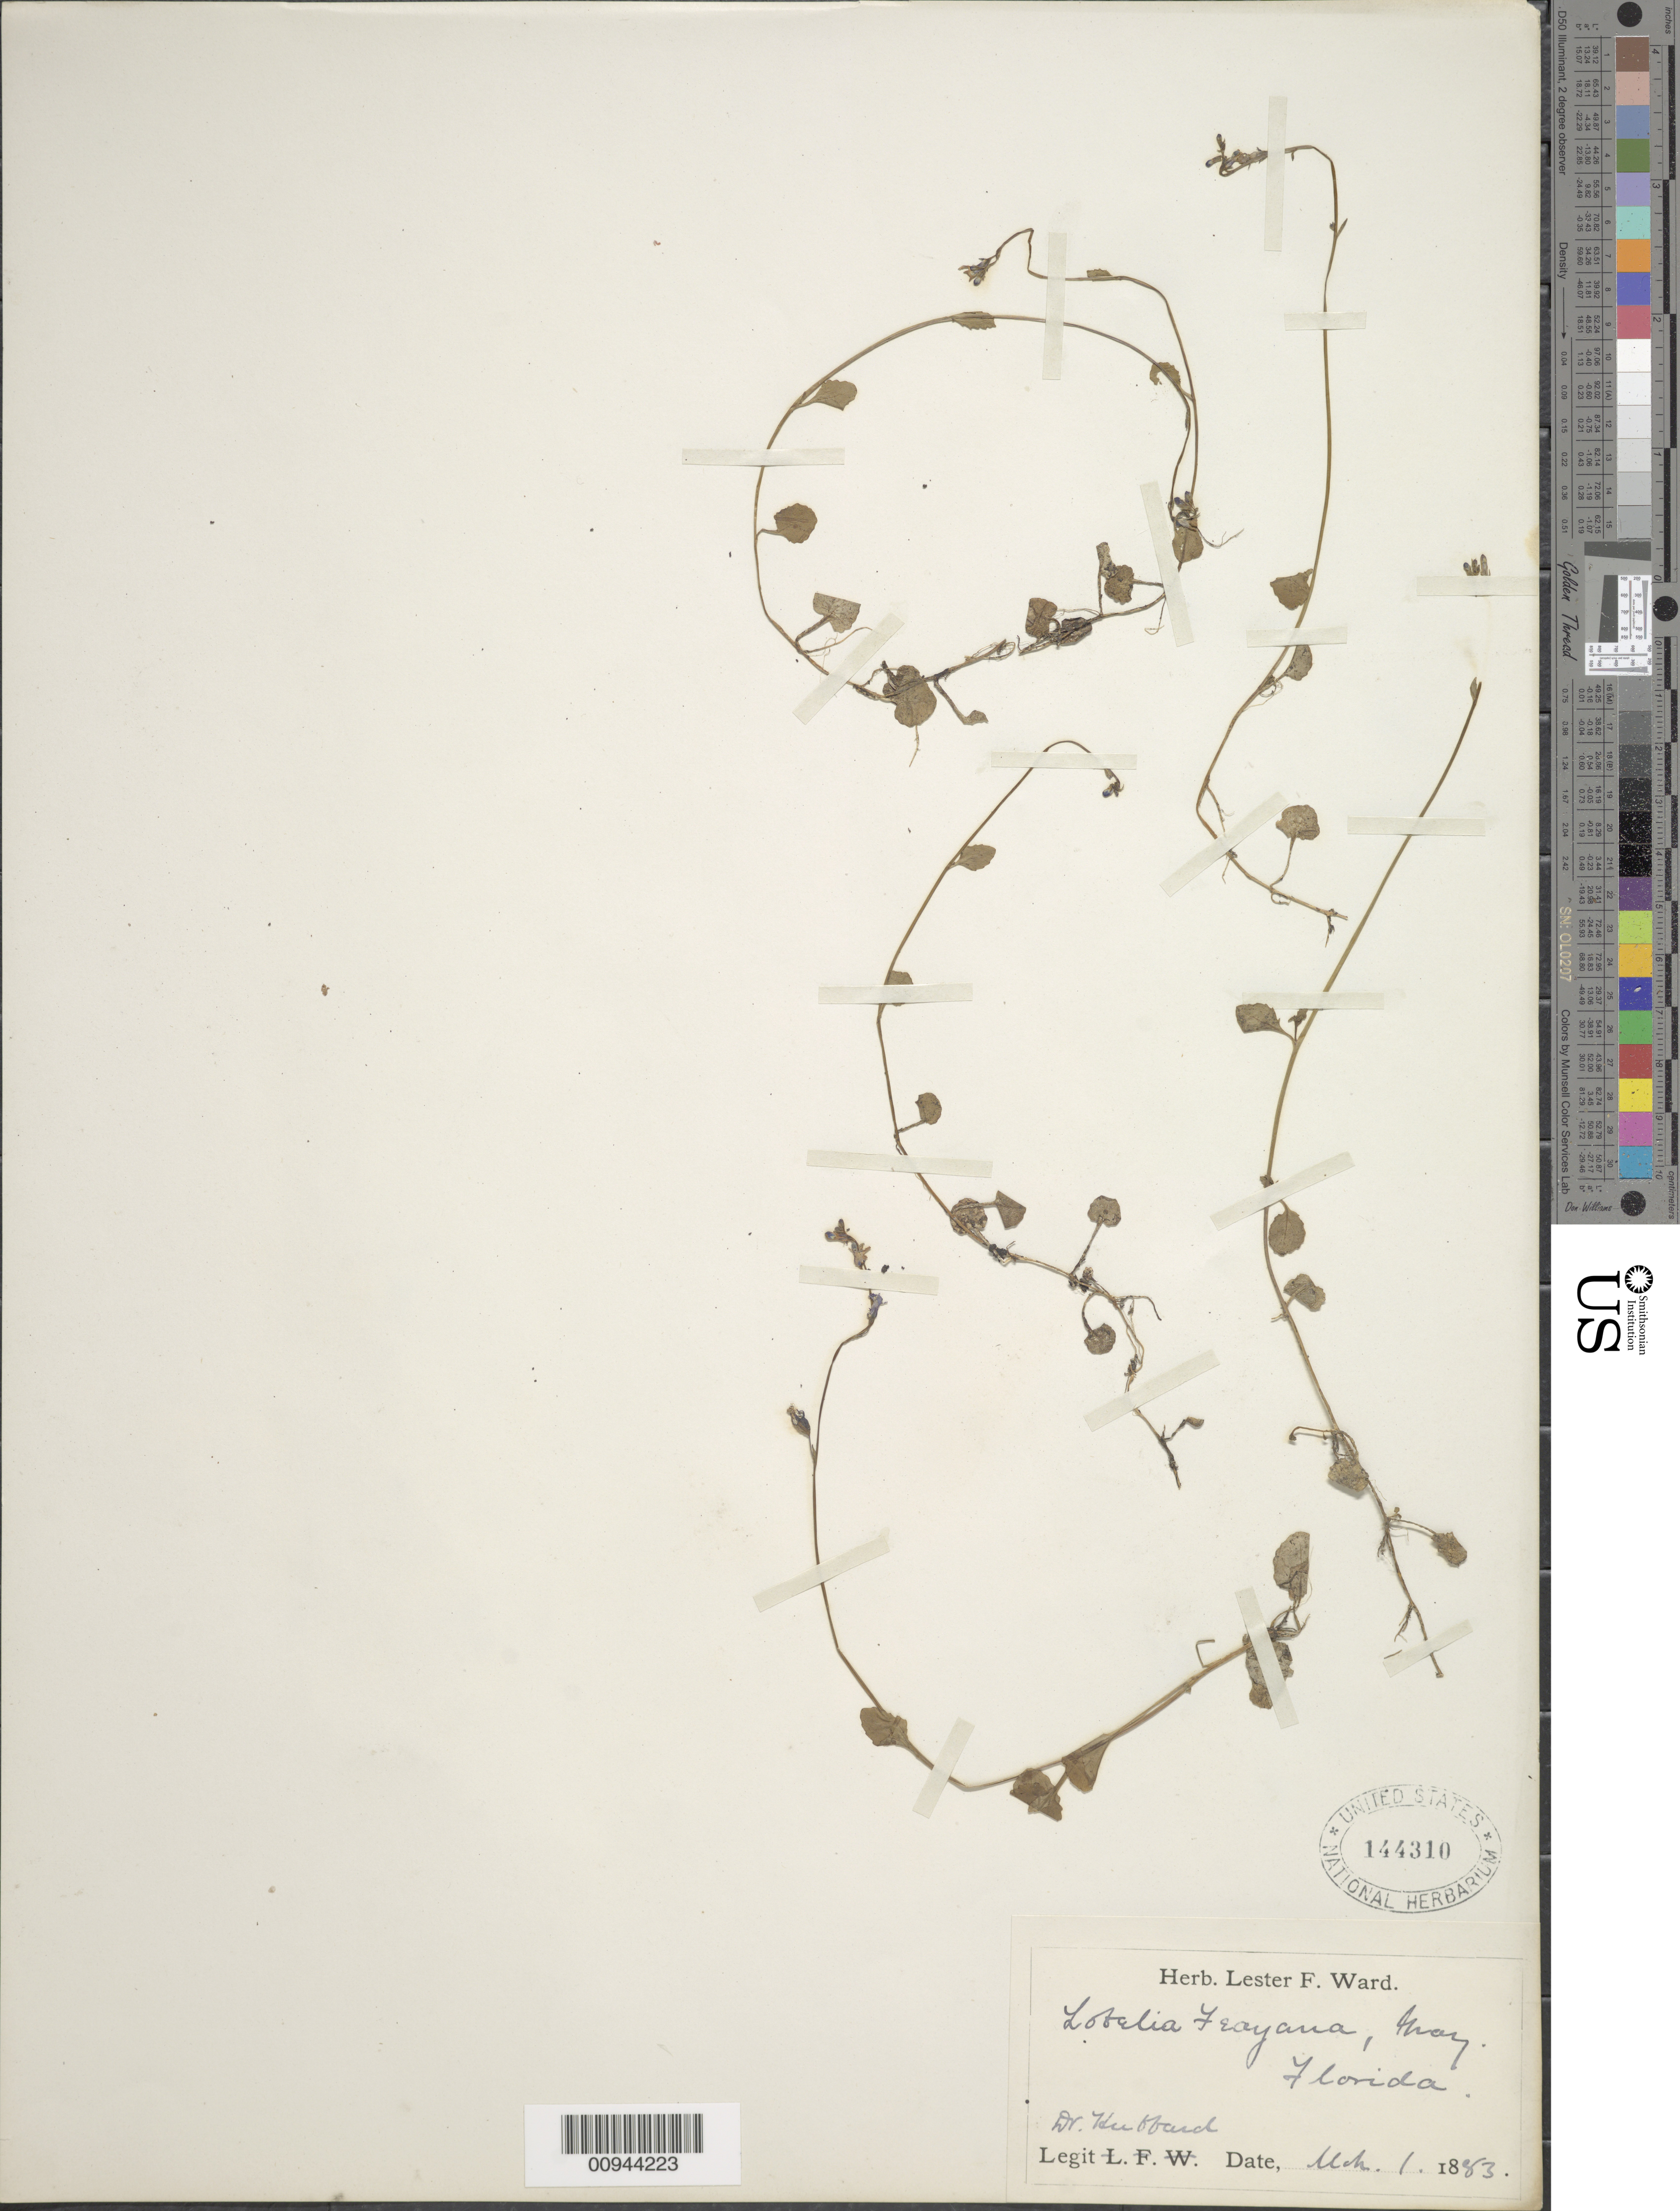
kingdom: Plantae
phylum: Tracheophyta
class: Magnoliopsida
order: Asterales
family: Campanulaceae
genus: Lobelia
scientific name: Lobelia feayana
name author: A. Gray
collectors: Hubbard, --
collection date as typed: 01 Mar 1883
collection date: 1883-03-01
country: United States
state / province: Florida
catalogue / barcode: US 144310